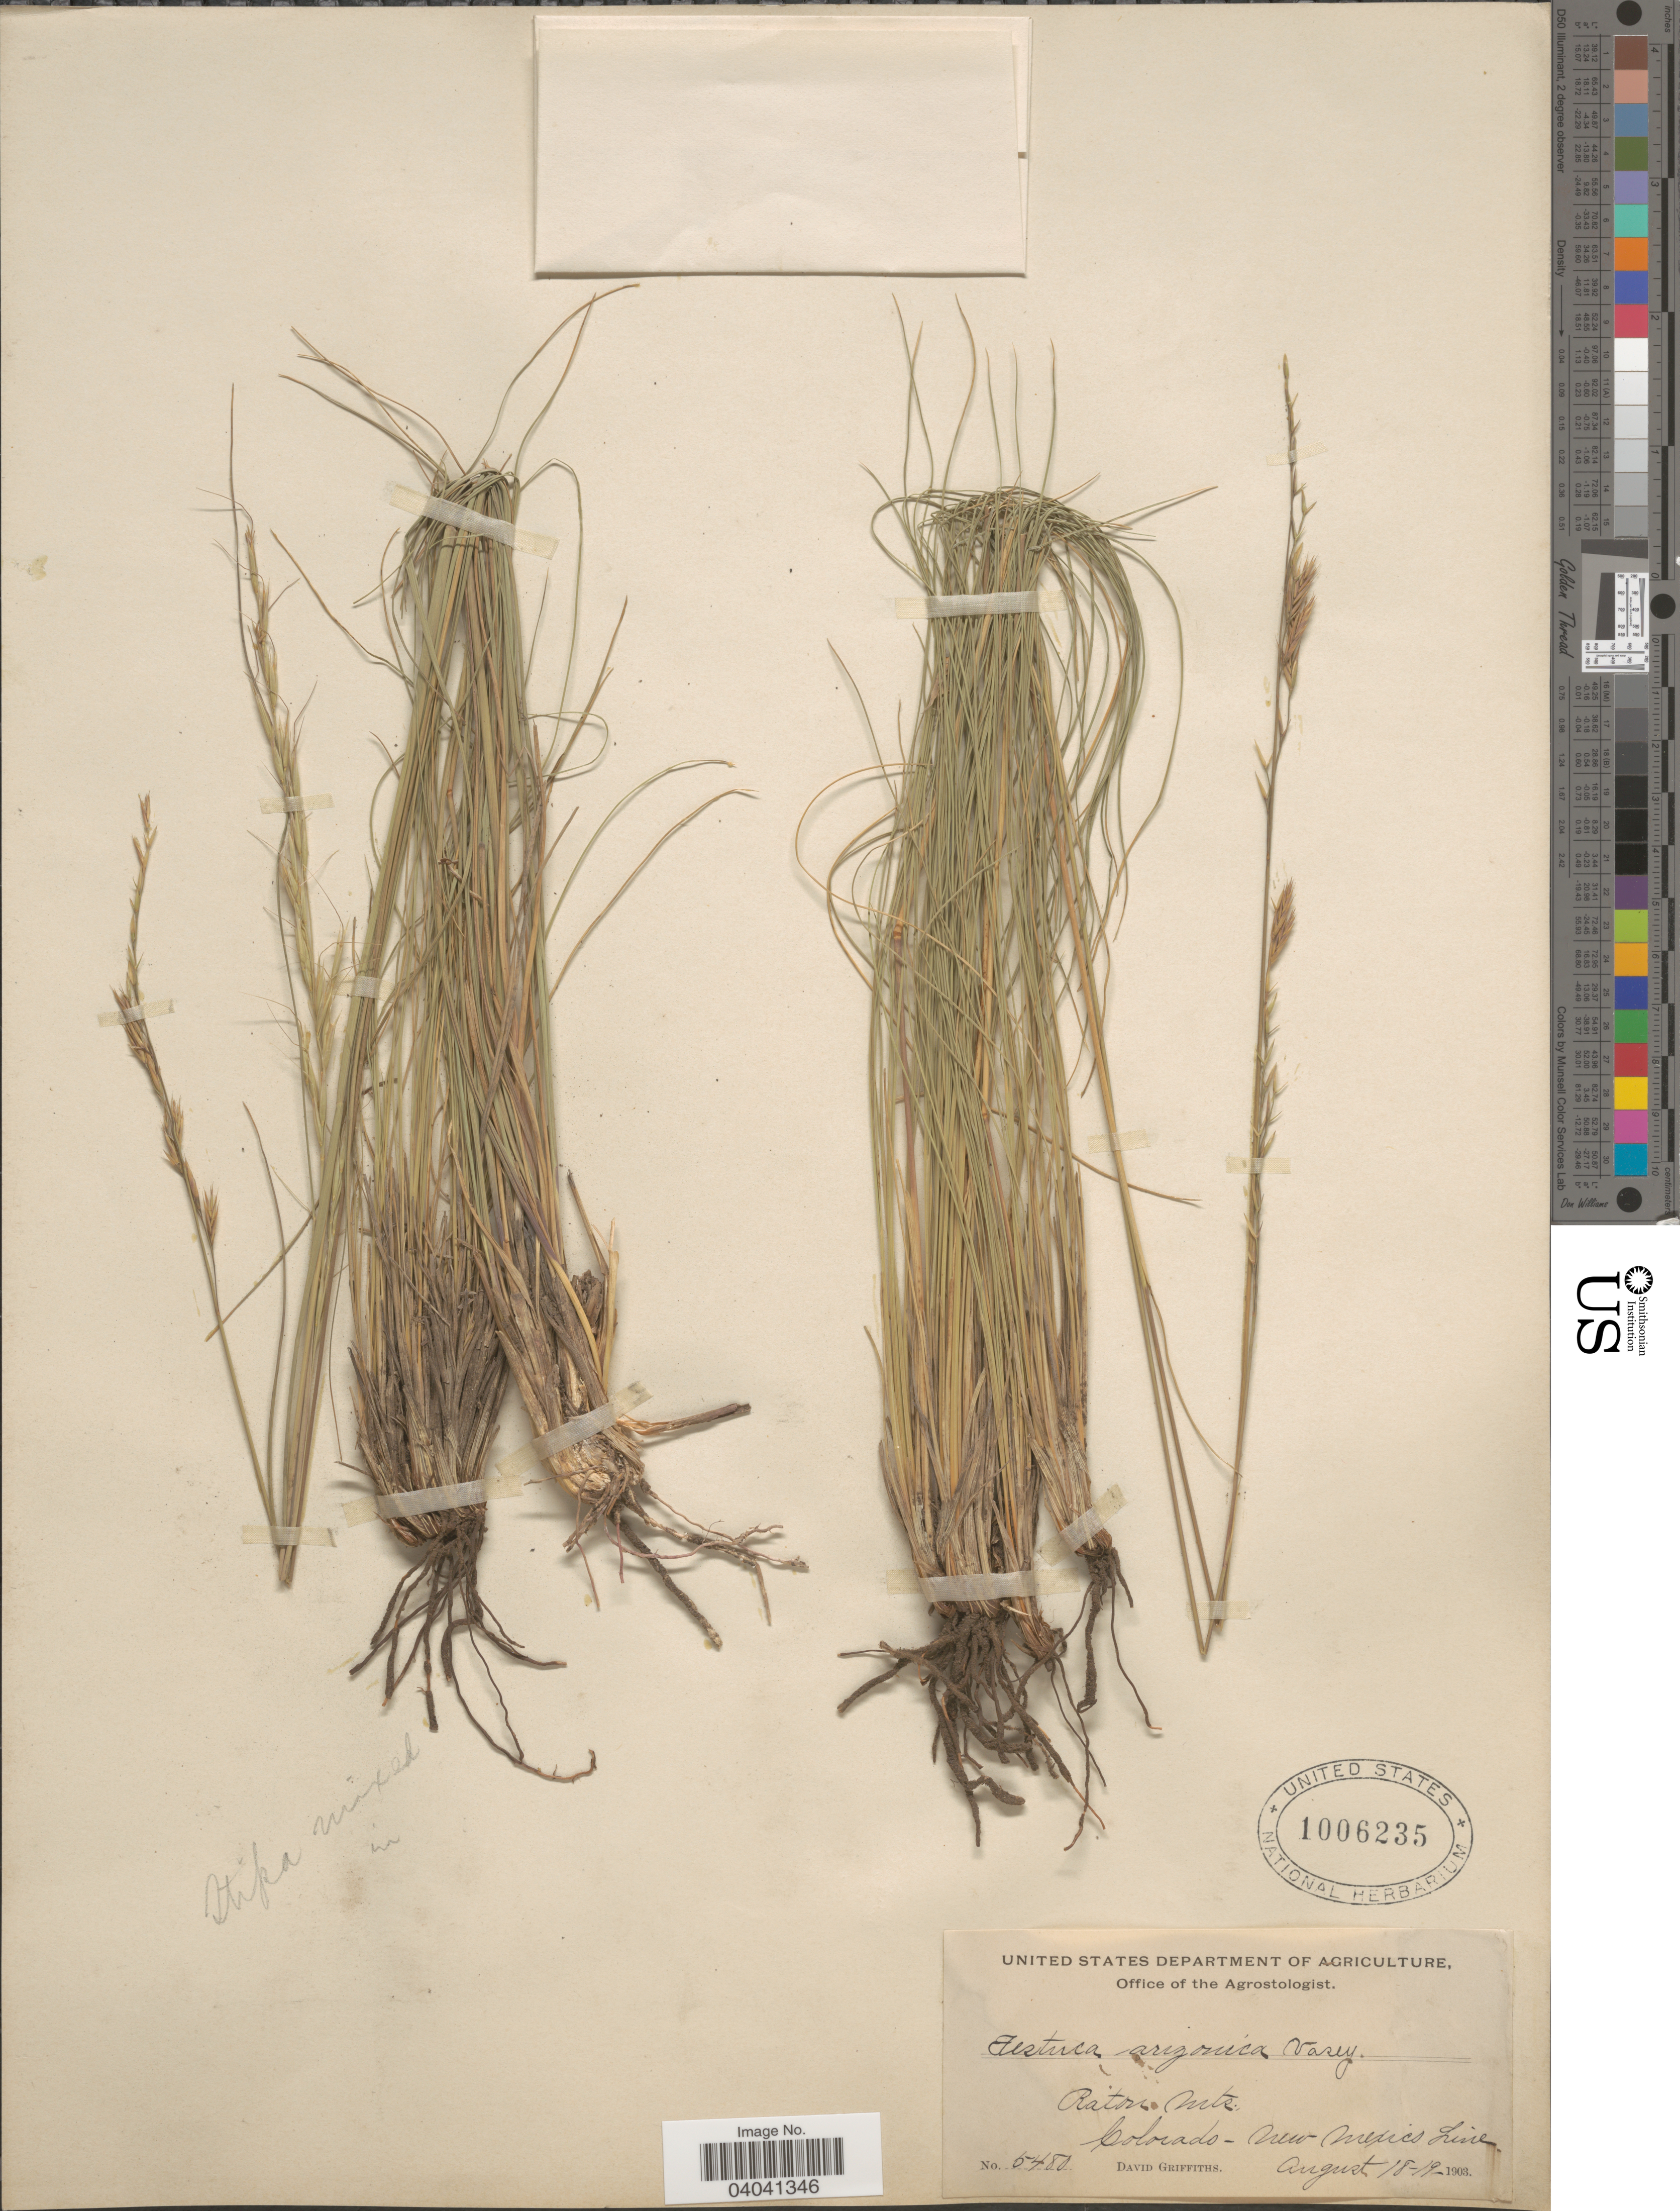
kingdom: Plantae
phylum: Tracheophyta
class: Liliopsida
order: Poales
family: Poaceae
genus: Festuca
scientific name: Festuca arizonica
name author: Vasey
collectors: D. Griffiths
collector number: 5480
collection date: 1903-08-18/1903-08-19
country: United States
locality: Raton Mts., Colorado- New Mexico Line.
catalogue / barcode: US 1006235